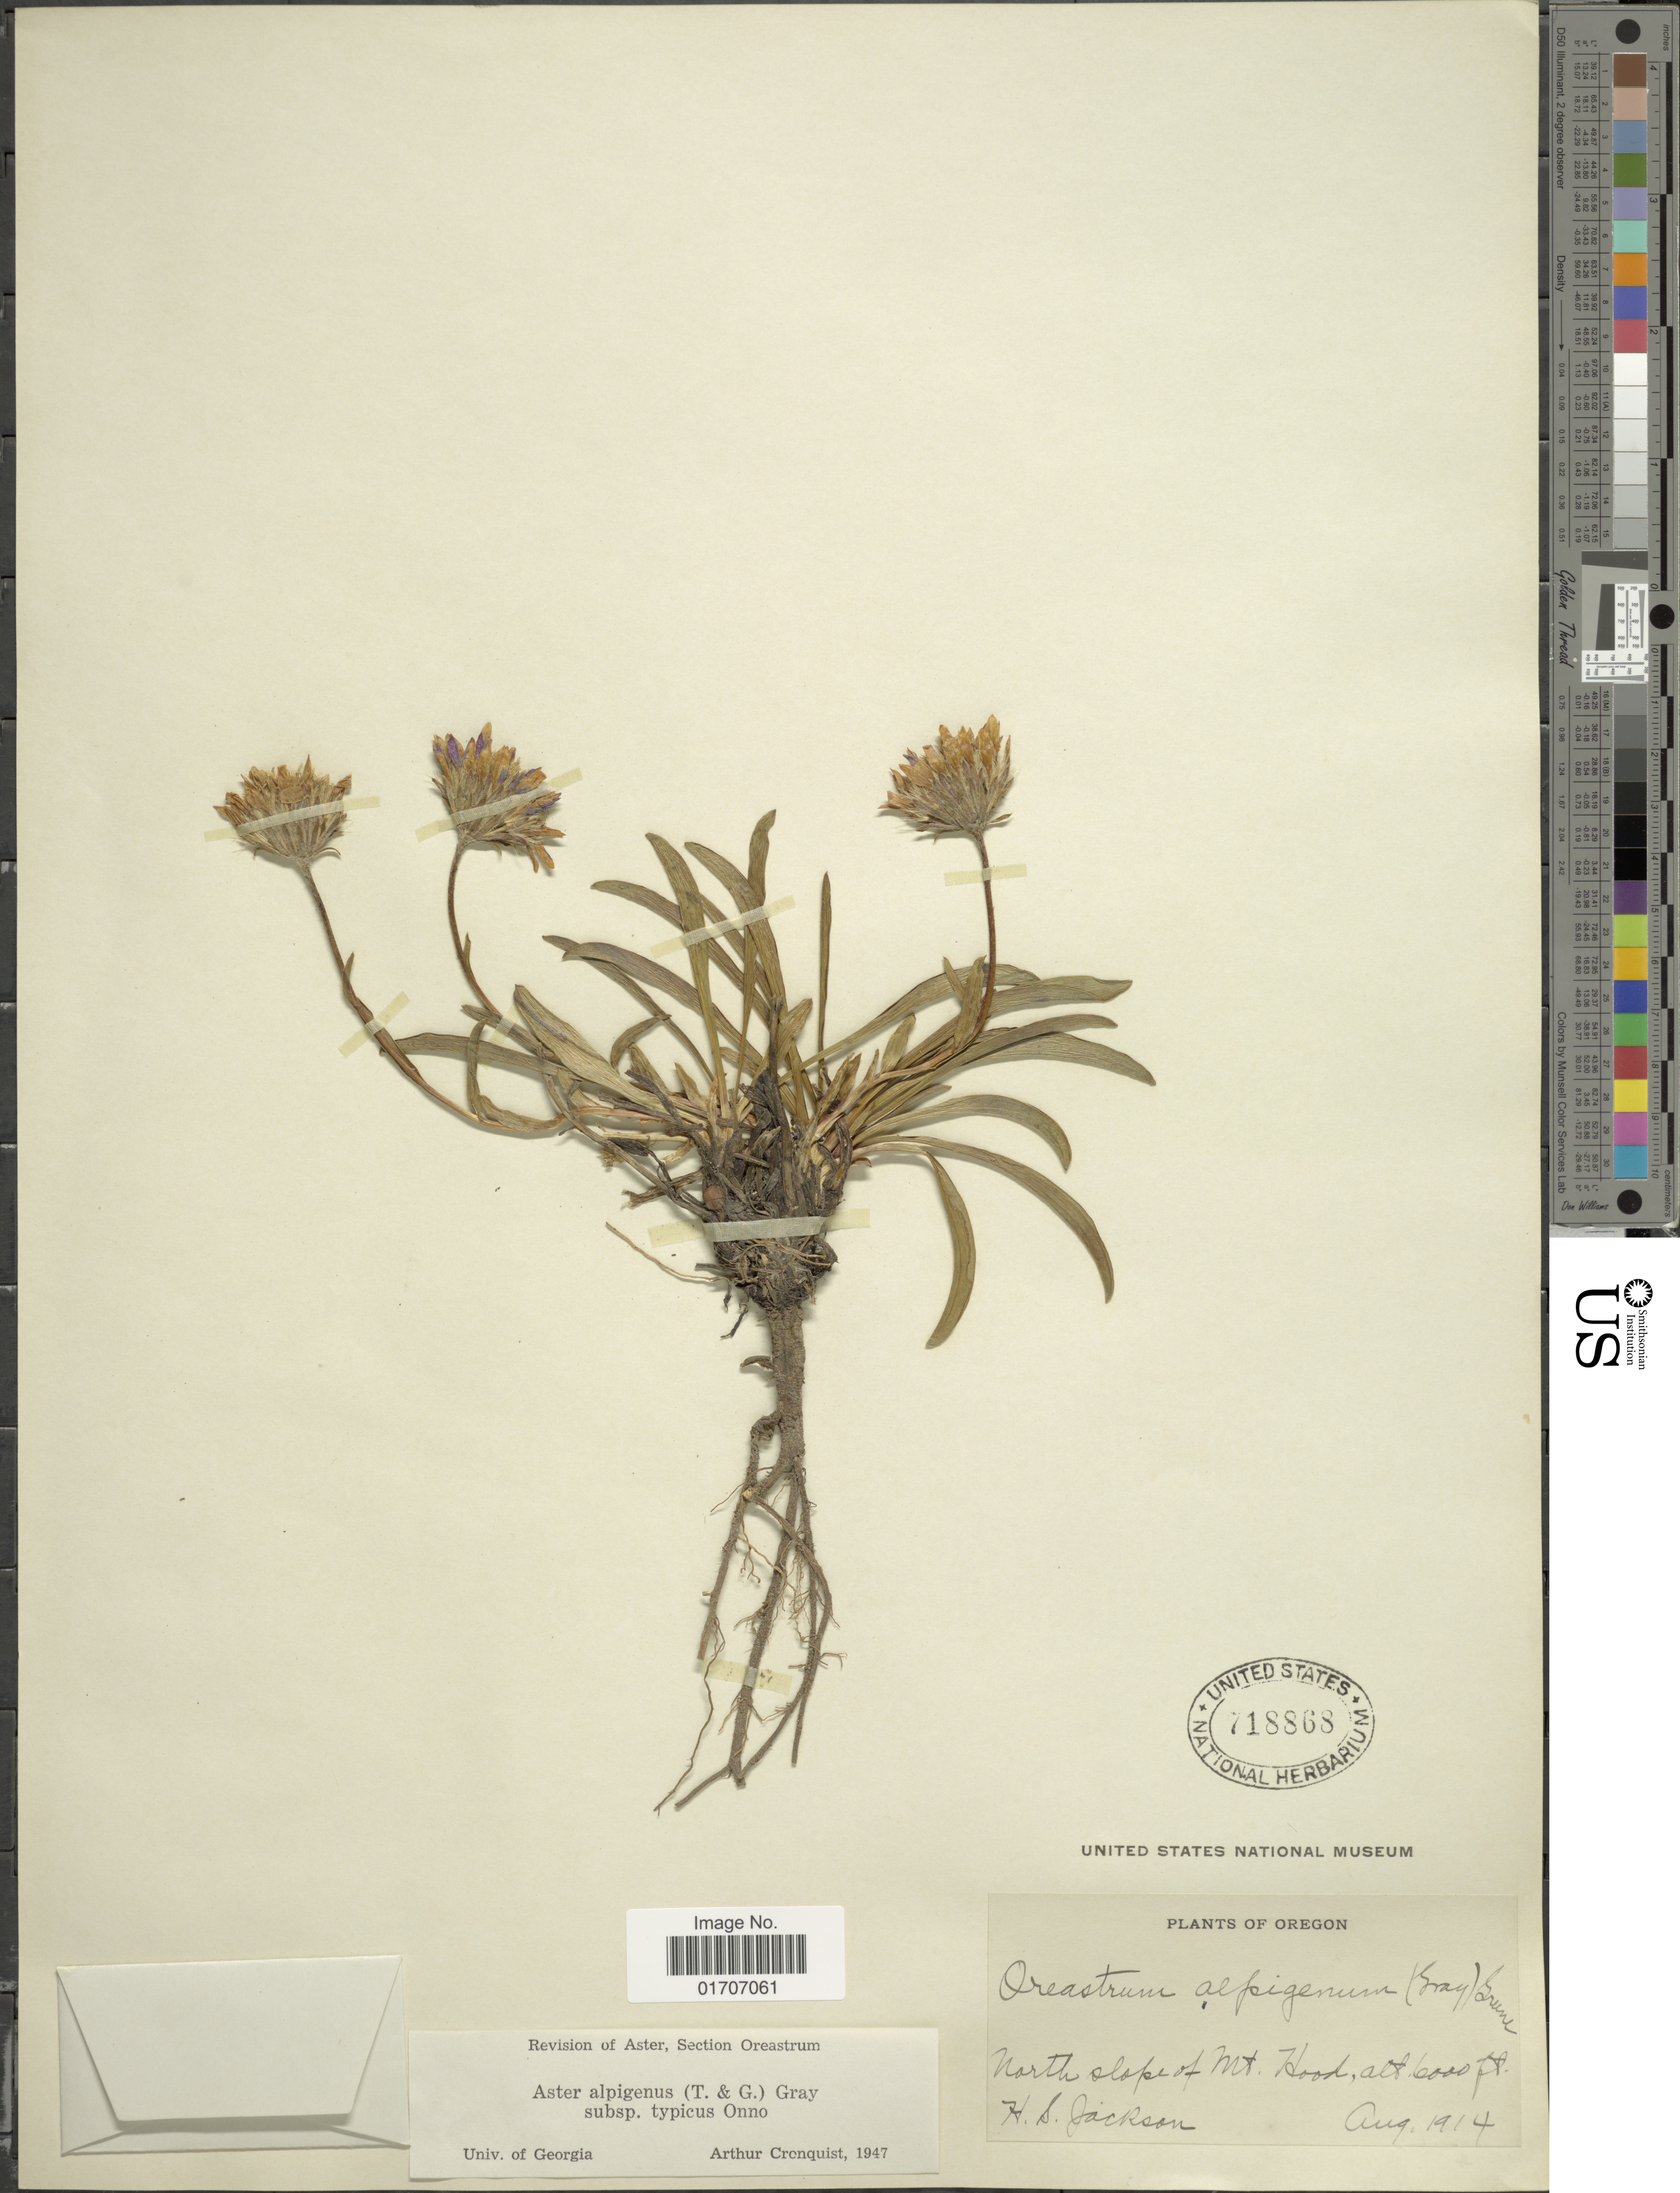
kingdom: Plantae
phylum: Tracheophyta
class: Magnoliopsida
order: Asterales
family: Asteraceae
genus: Oreostemma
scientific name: Oreostemma alpigenum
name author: (Torr. & A. Gray) Greene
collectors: H. Jackson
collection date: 1914-08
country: United States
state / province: Oregon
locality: North slope of Mt. Hood.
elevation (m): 1829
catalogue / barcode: US 718868